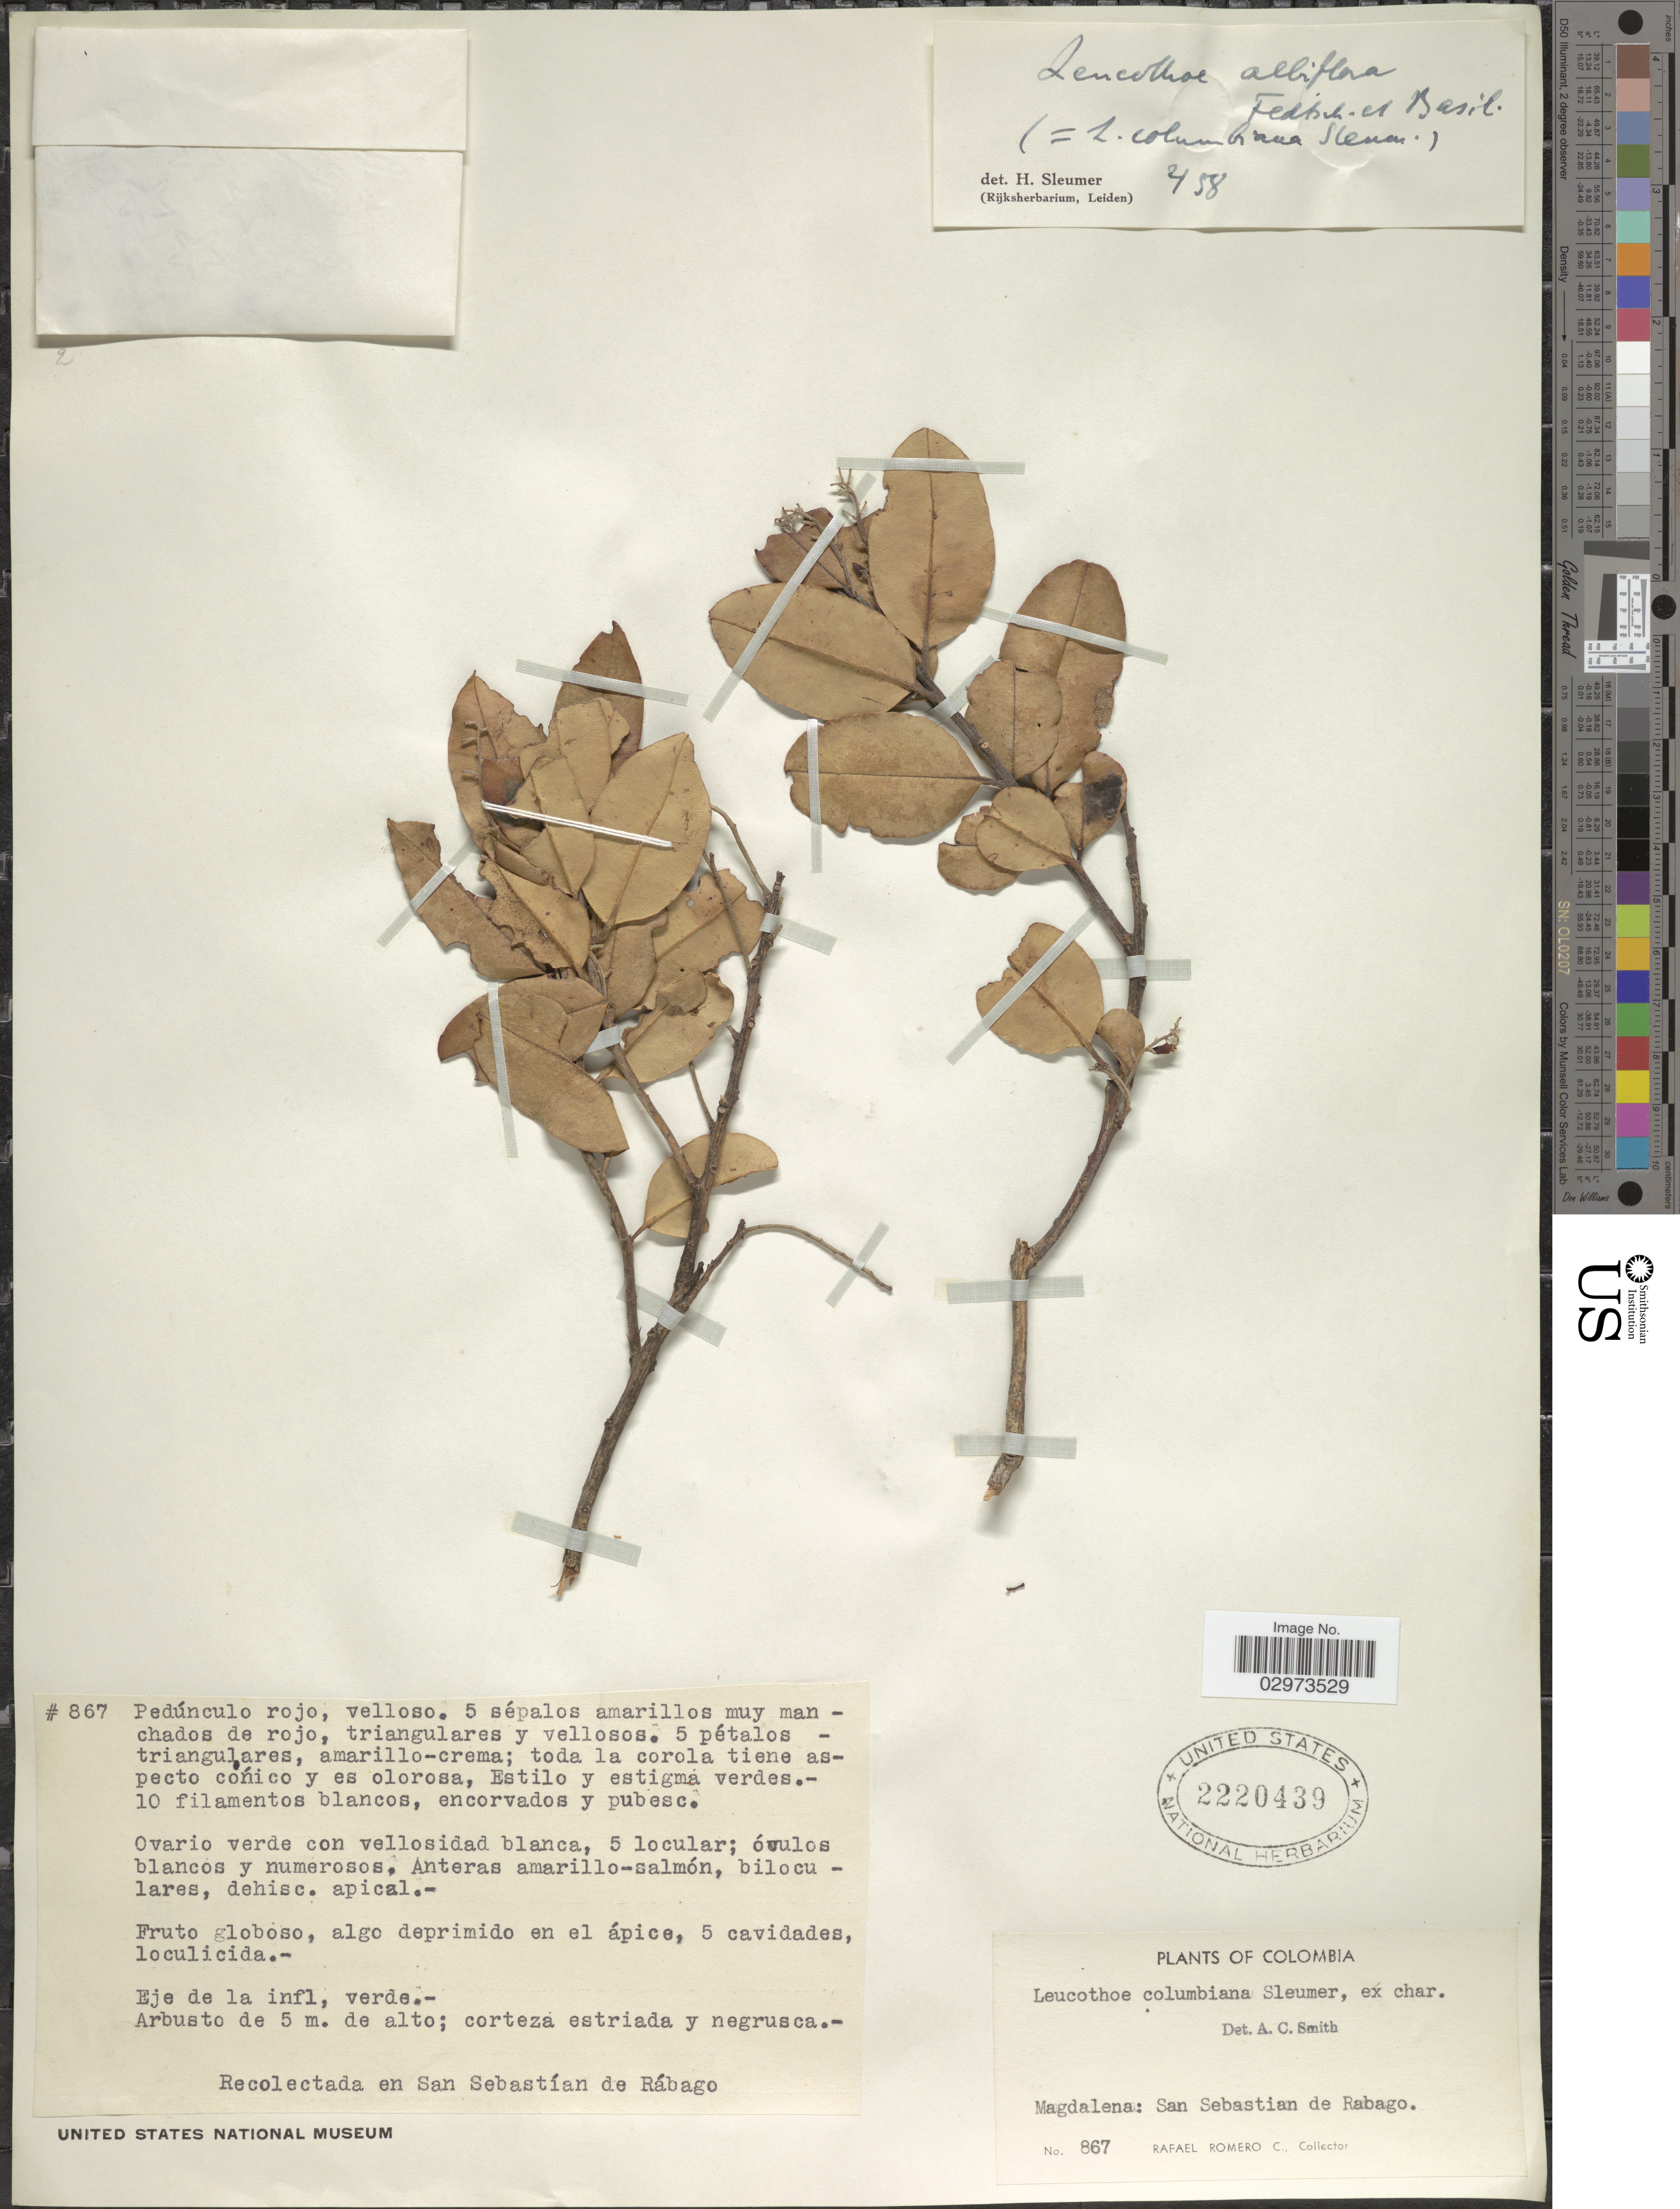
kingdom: Plantae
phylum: Tracheophyta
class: Magnoliopsida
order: Ericales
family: Ericaceae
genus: Leucothoe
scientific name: Leucothoë albiflora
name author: B. Fedtsch. & Basil.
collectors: R. Romero Castañeda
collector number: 867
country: Colombia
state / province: Magdalena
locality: San Sebastían de Rábago.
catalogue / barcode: US 2220439